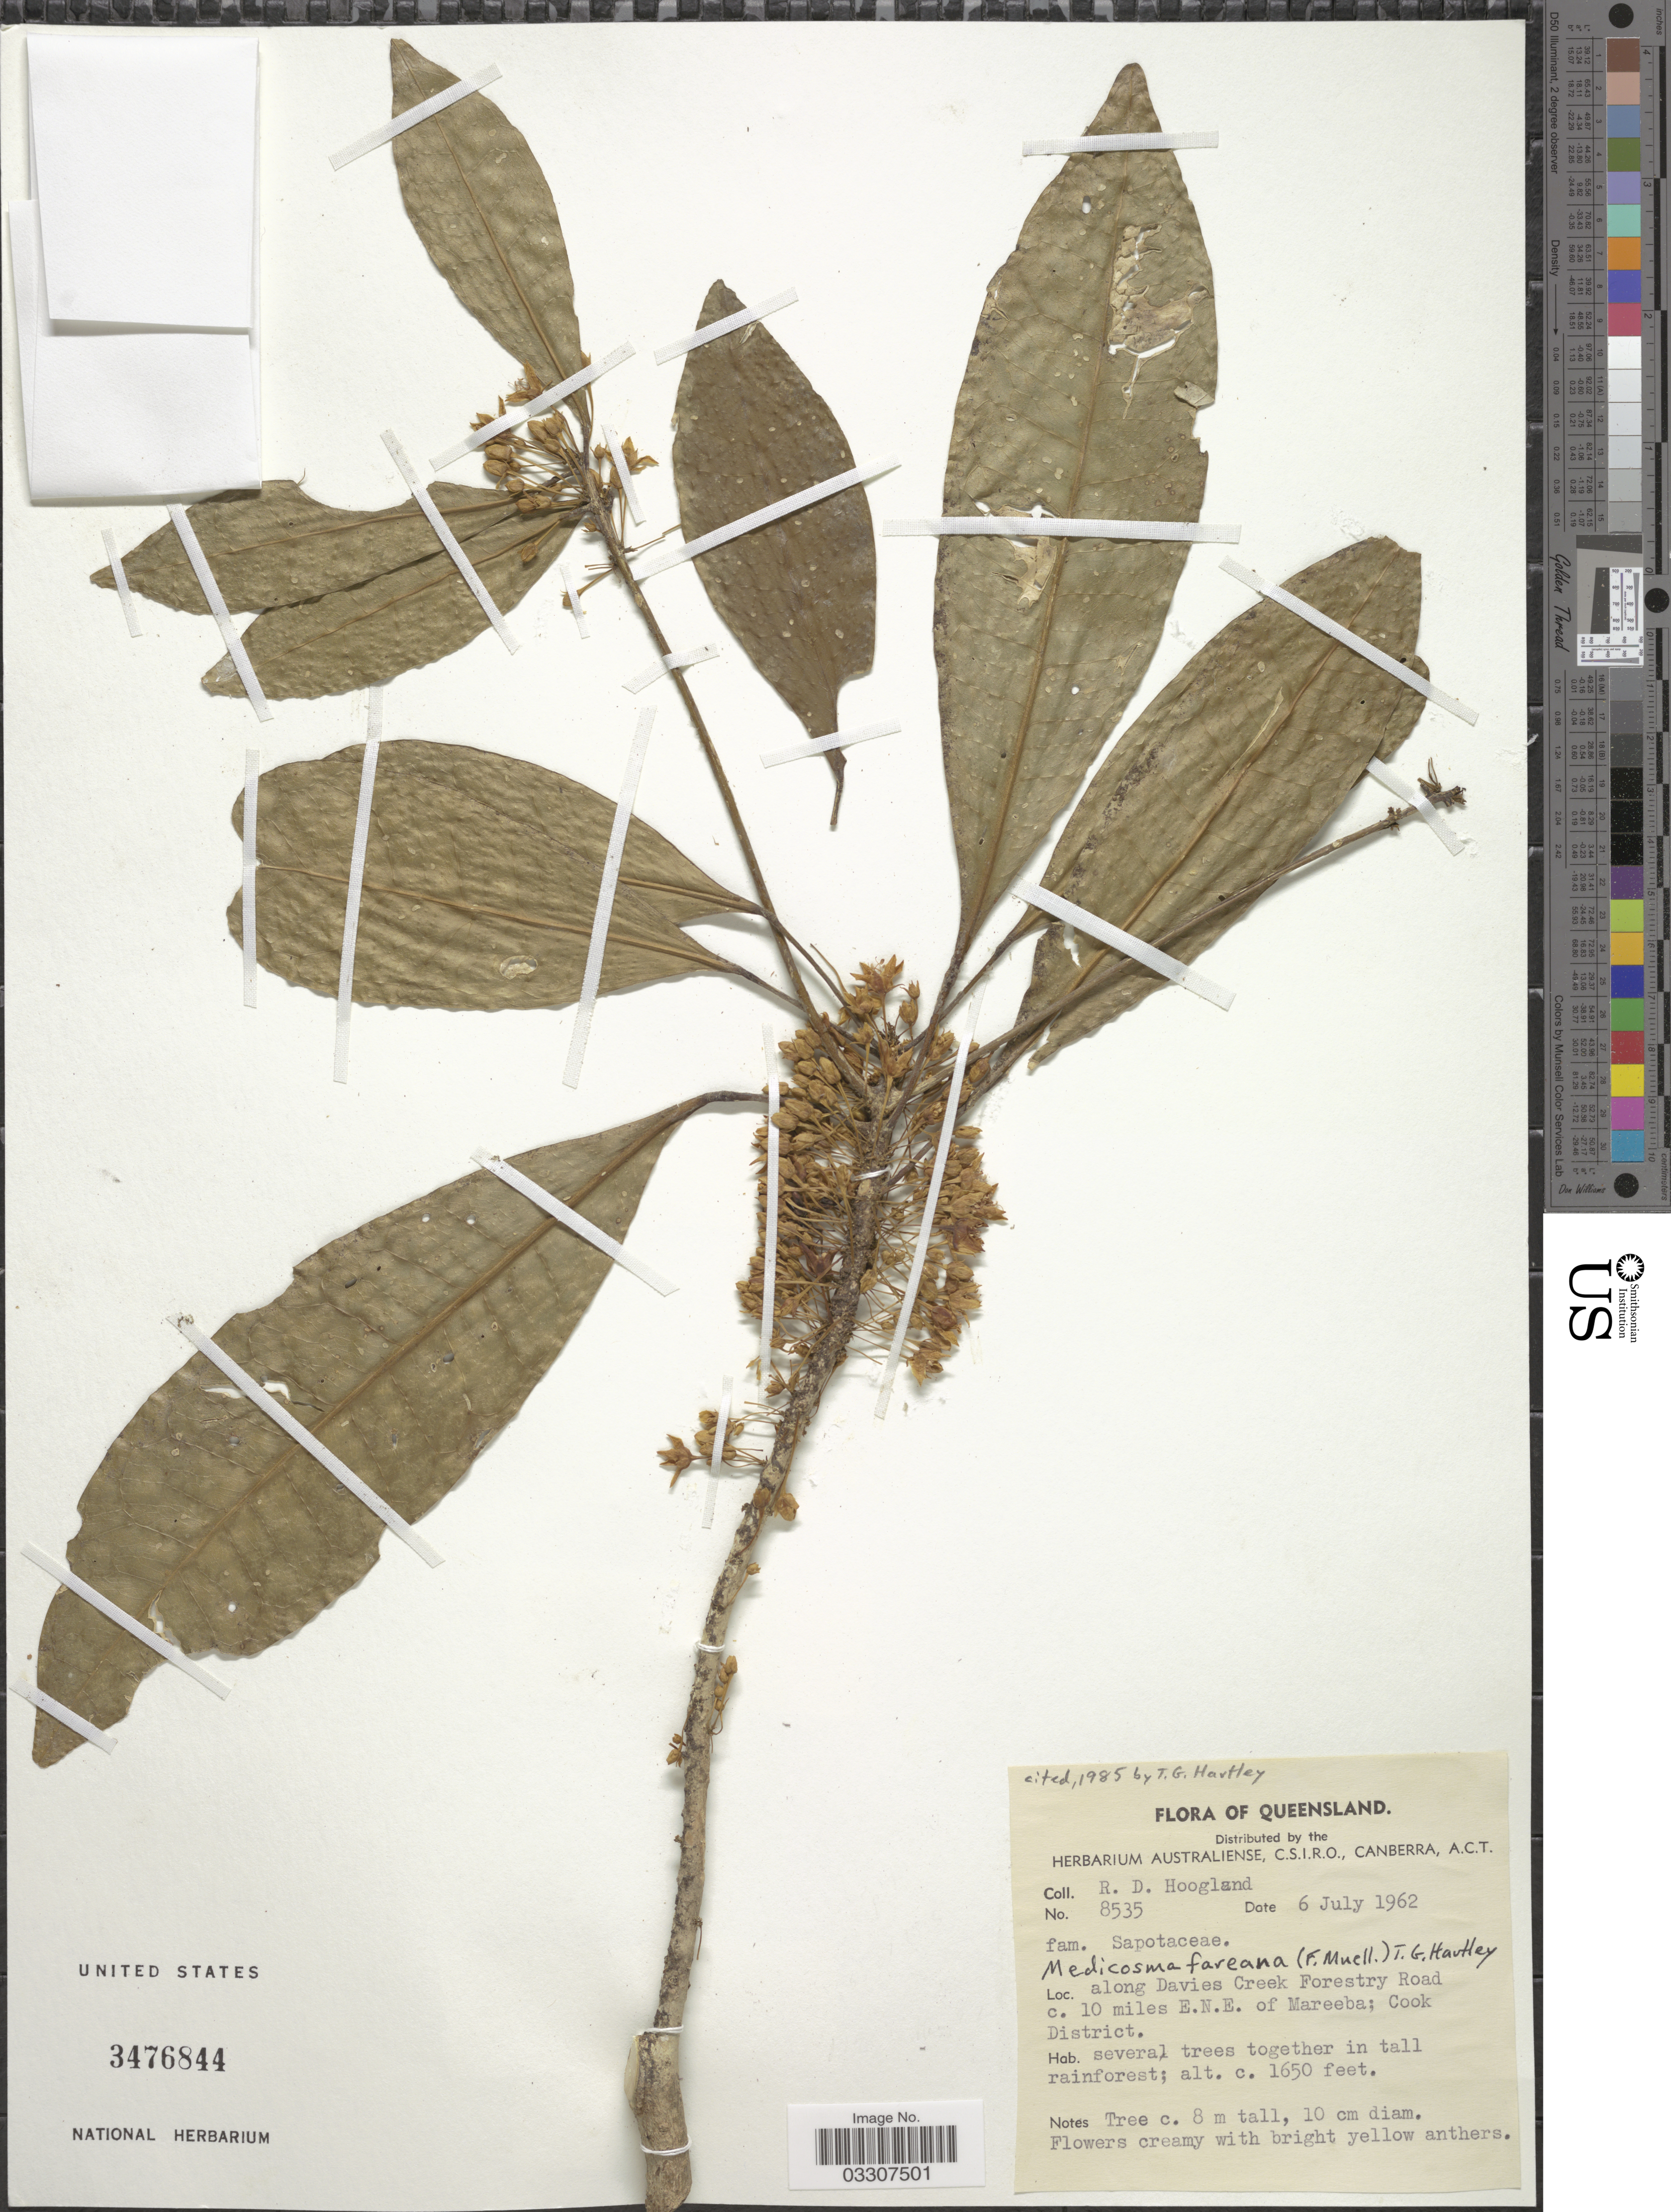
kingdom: Plantae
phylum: Tracheophyta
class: Magnoliopsida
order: Sapindales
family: Rutaceae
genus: Medicosma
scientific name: Medicosma fareana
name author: (F. Muell.) T.G. Hartley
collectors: R. D. Hoogland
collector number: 8535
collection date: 1962-07-06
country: Australia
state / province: Queensland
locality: Along Davies Creek Forestry Road c. 10 miles E.N.E. of Mareeba; Cook District.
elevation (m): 503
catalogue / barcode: US 3476844